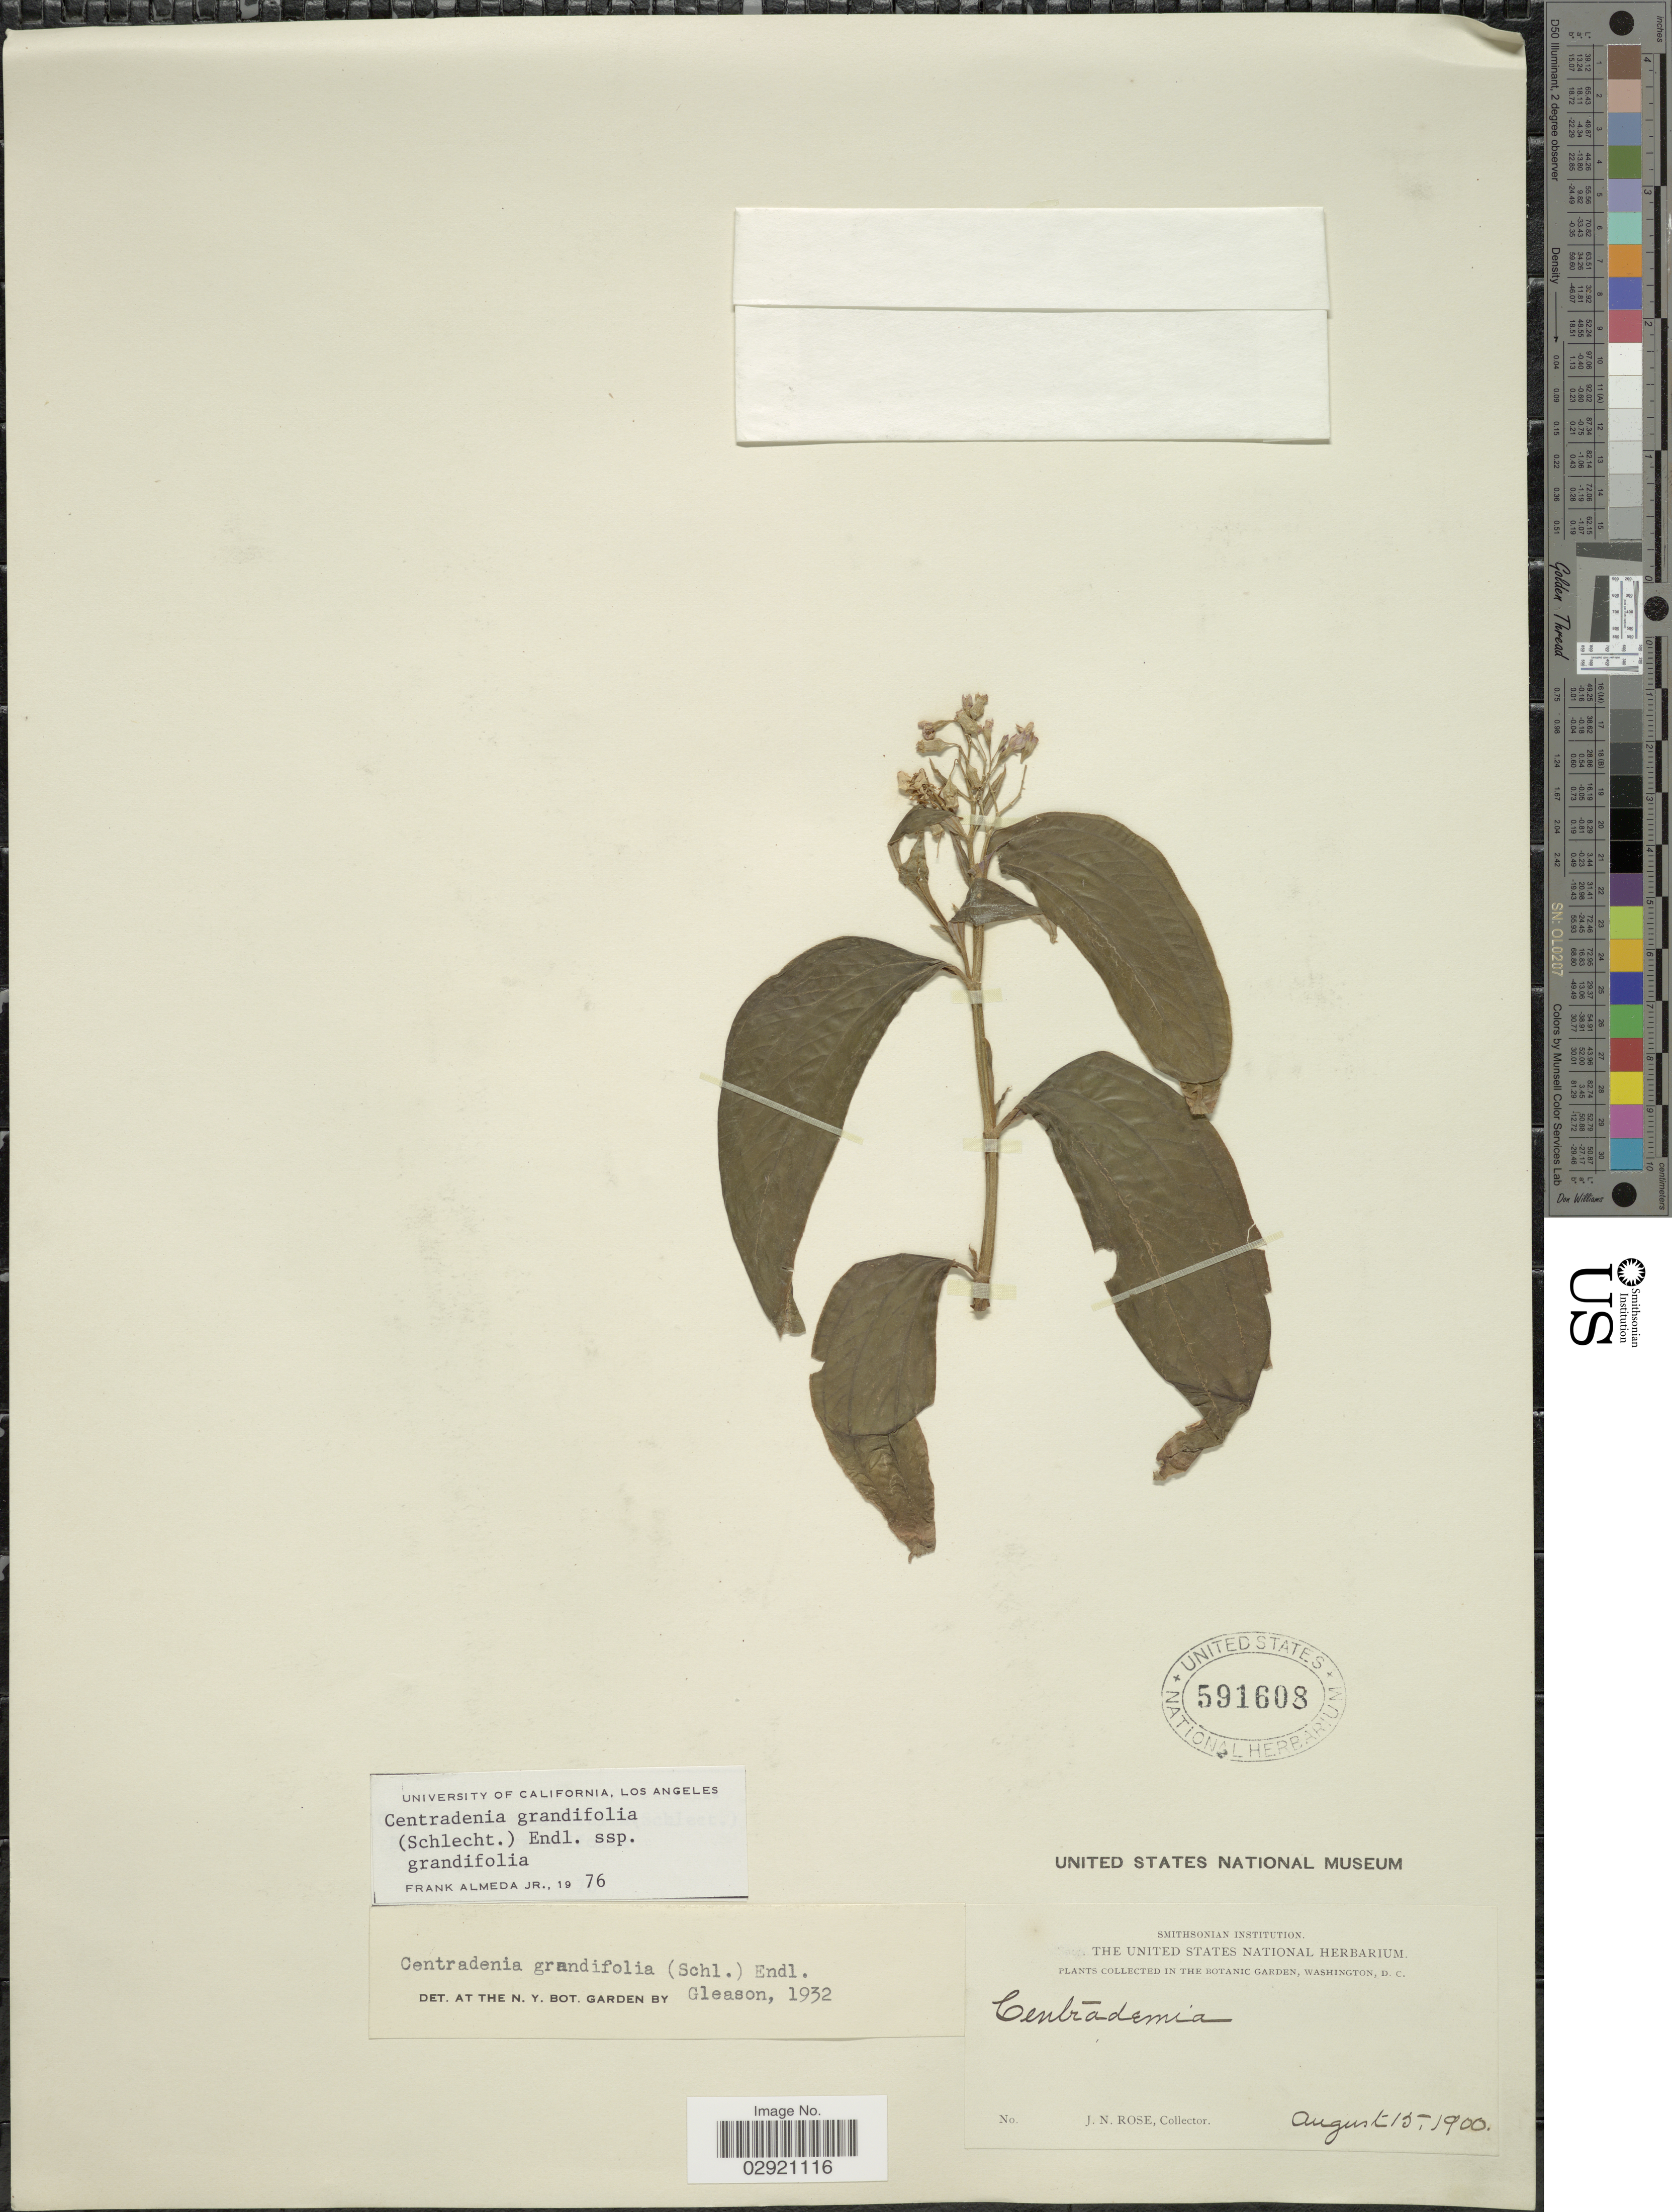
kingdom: Plantae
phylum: Tracheophyta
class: Magnoliopsida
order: Myrtales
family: Melastomataceae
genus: Centradenia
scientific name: Centradenia grandifolia subsp. grandifolia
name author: (Schltdl.) Endl.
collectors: J. N. Rose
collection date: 1900-08-15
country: United States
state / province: District of Columbia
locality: In the Botanic Garden, Washington, D. C.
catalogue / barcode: US 591608